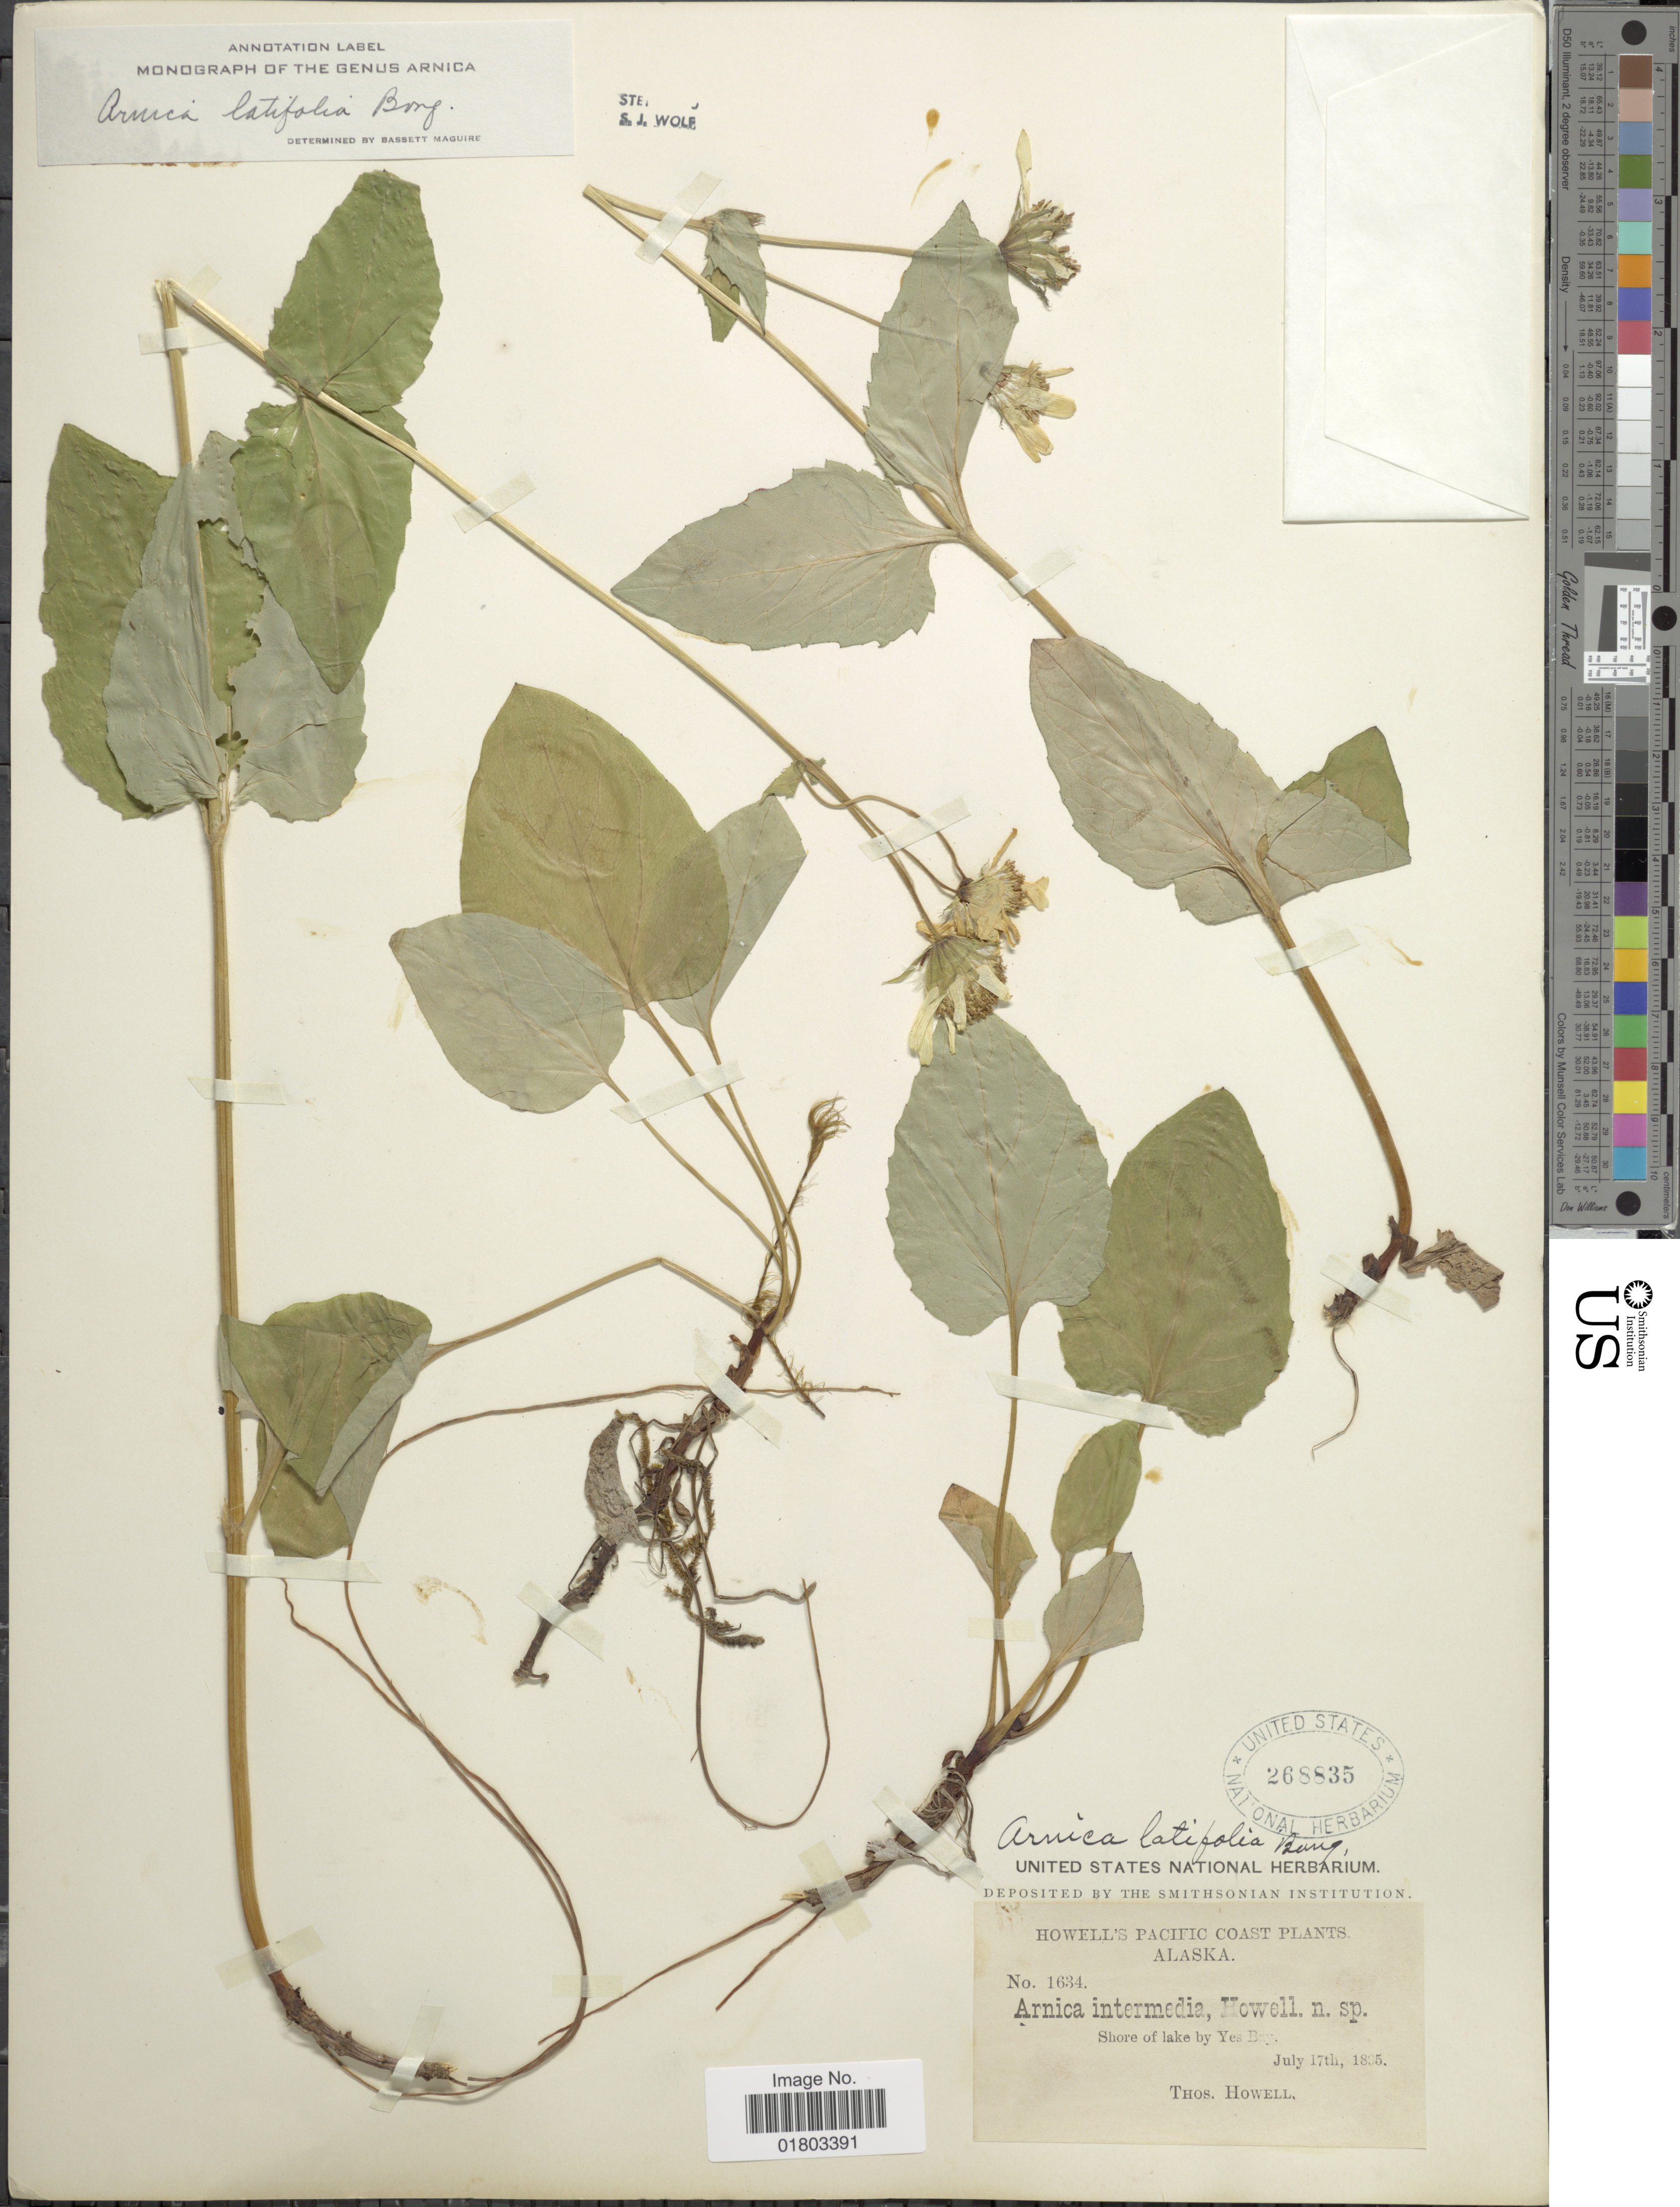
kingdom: Plantae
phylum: Tracheophyta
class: Magnoliopsida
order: Asterales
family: Asteraceae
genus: Arnica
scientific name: Arnica latifolia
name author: Bong.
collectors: T. Howell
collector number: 1634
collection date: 1895-07-17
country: United States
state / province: Alaska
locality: Pacific Coast, Shore of lake by Yes Bay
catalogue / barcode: US 268835